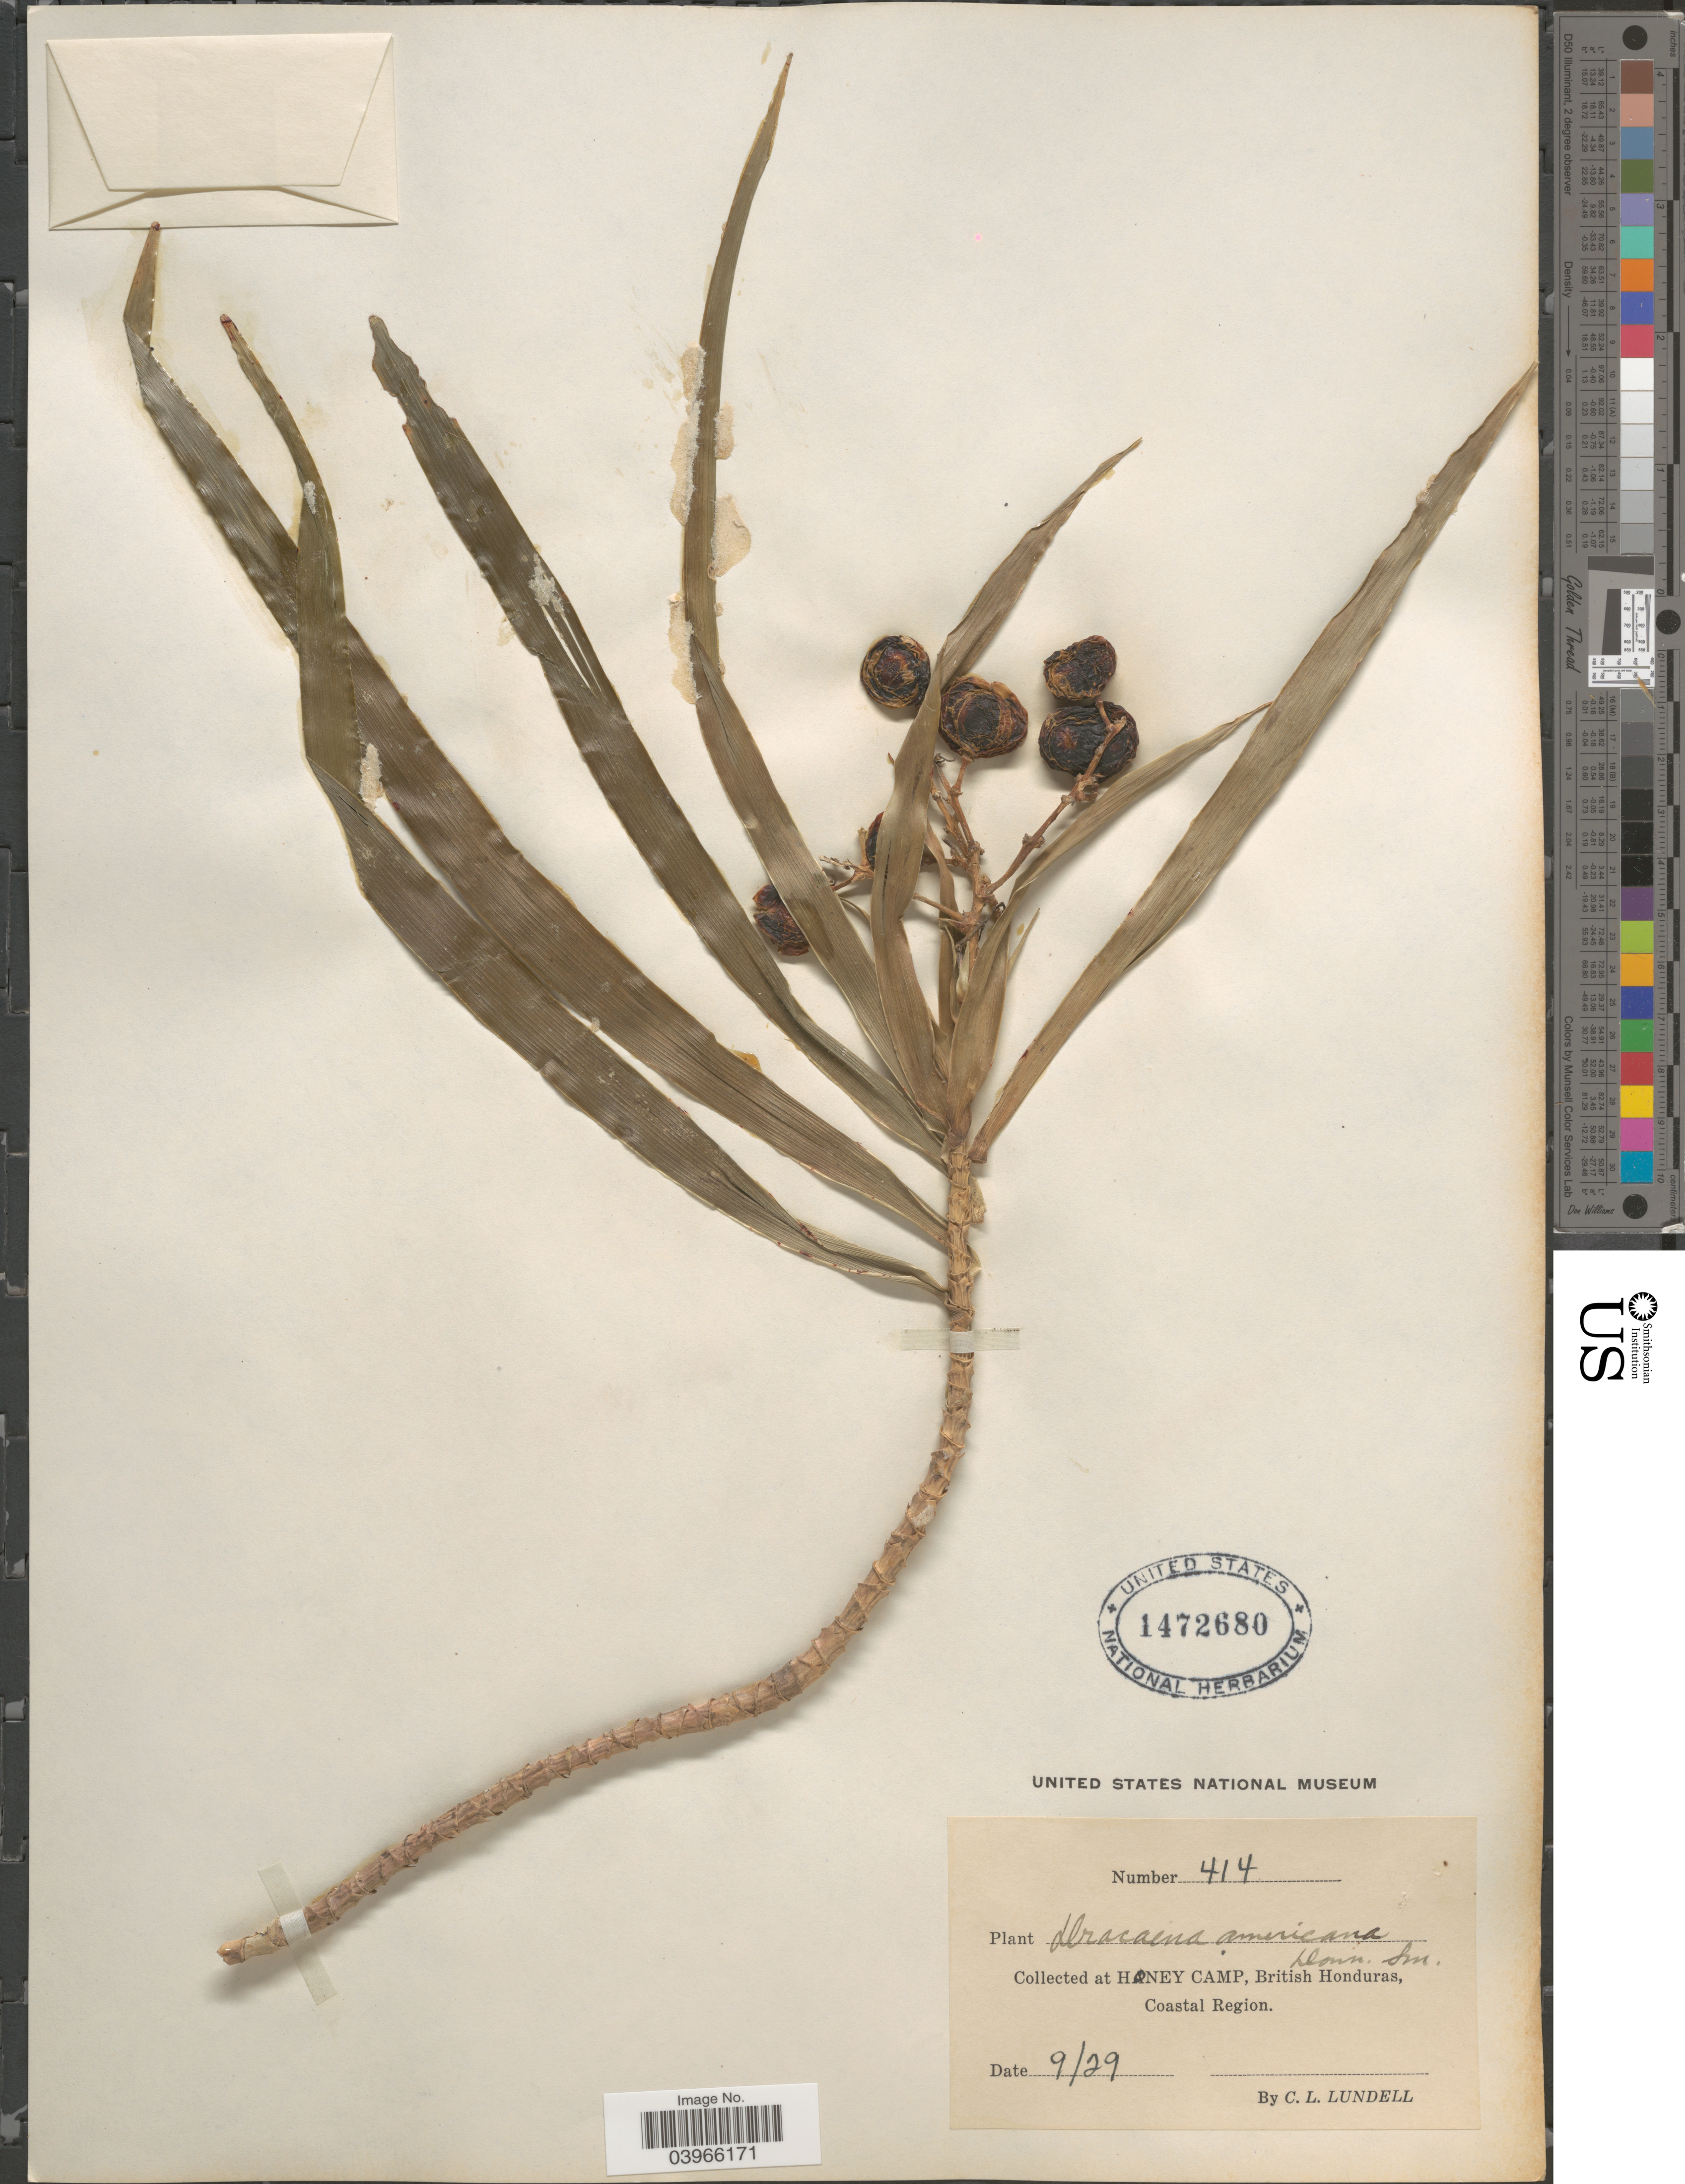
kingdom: Plantae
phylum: Tracheophyta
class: Liliopsida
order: Asparagales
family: Asparagaceae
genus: Dracaena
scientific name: Dracaena americana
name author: Donn. Sm. in Sarg.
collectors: C. L. Lundell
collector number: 414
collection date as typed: Transcribed d/m/y: /9/29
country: Belize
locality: At Honey Camp, British Honduras, Coastal Region.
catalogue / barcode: US 1472680